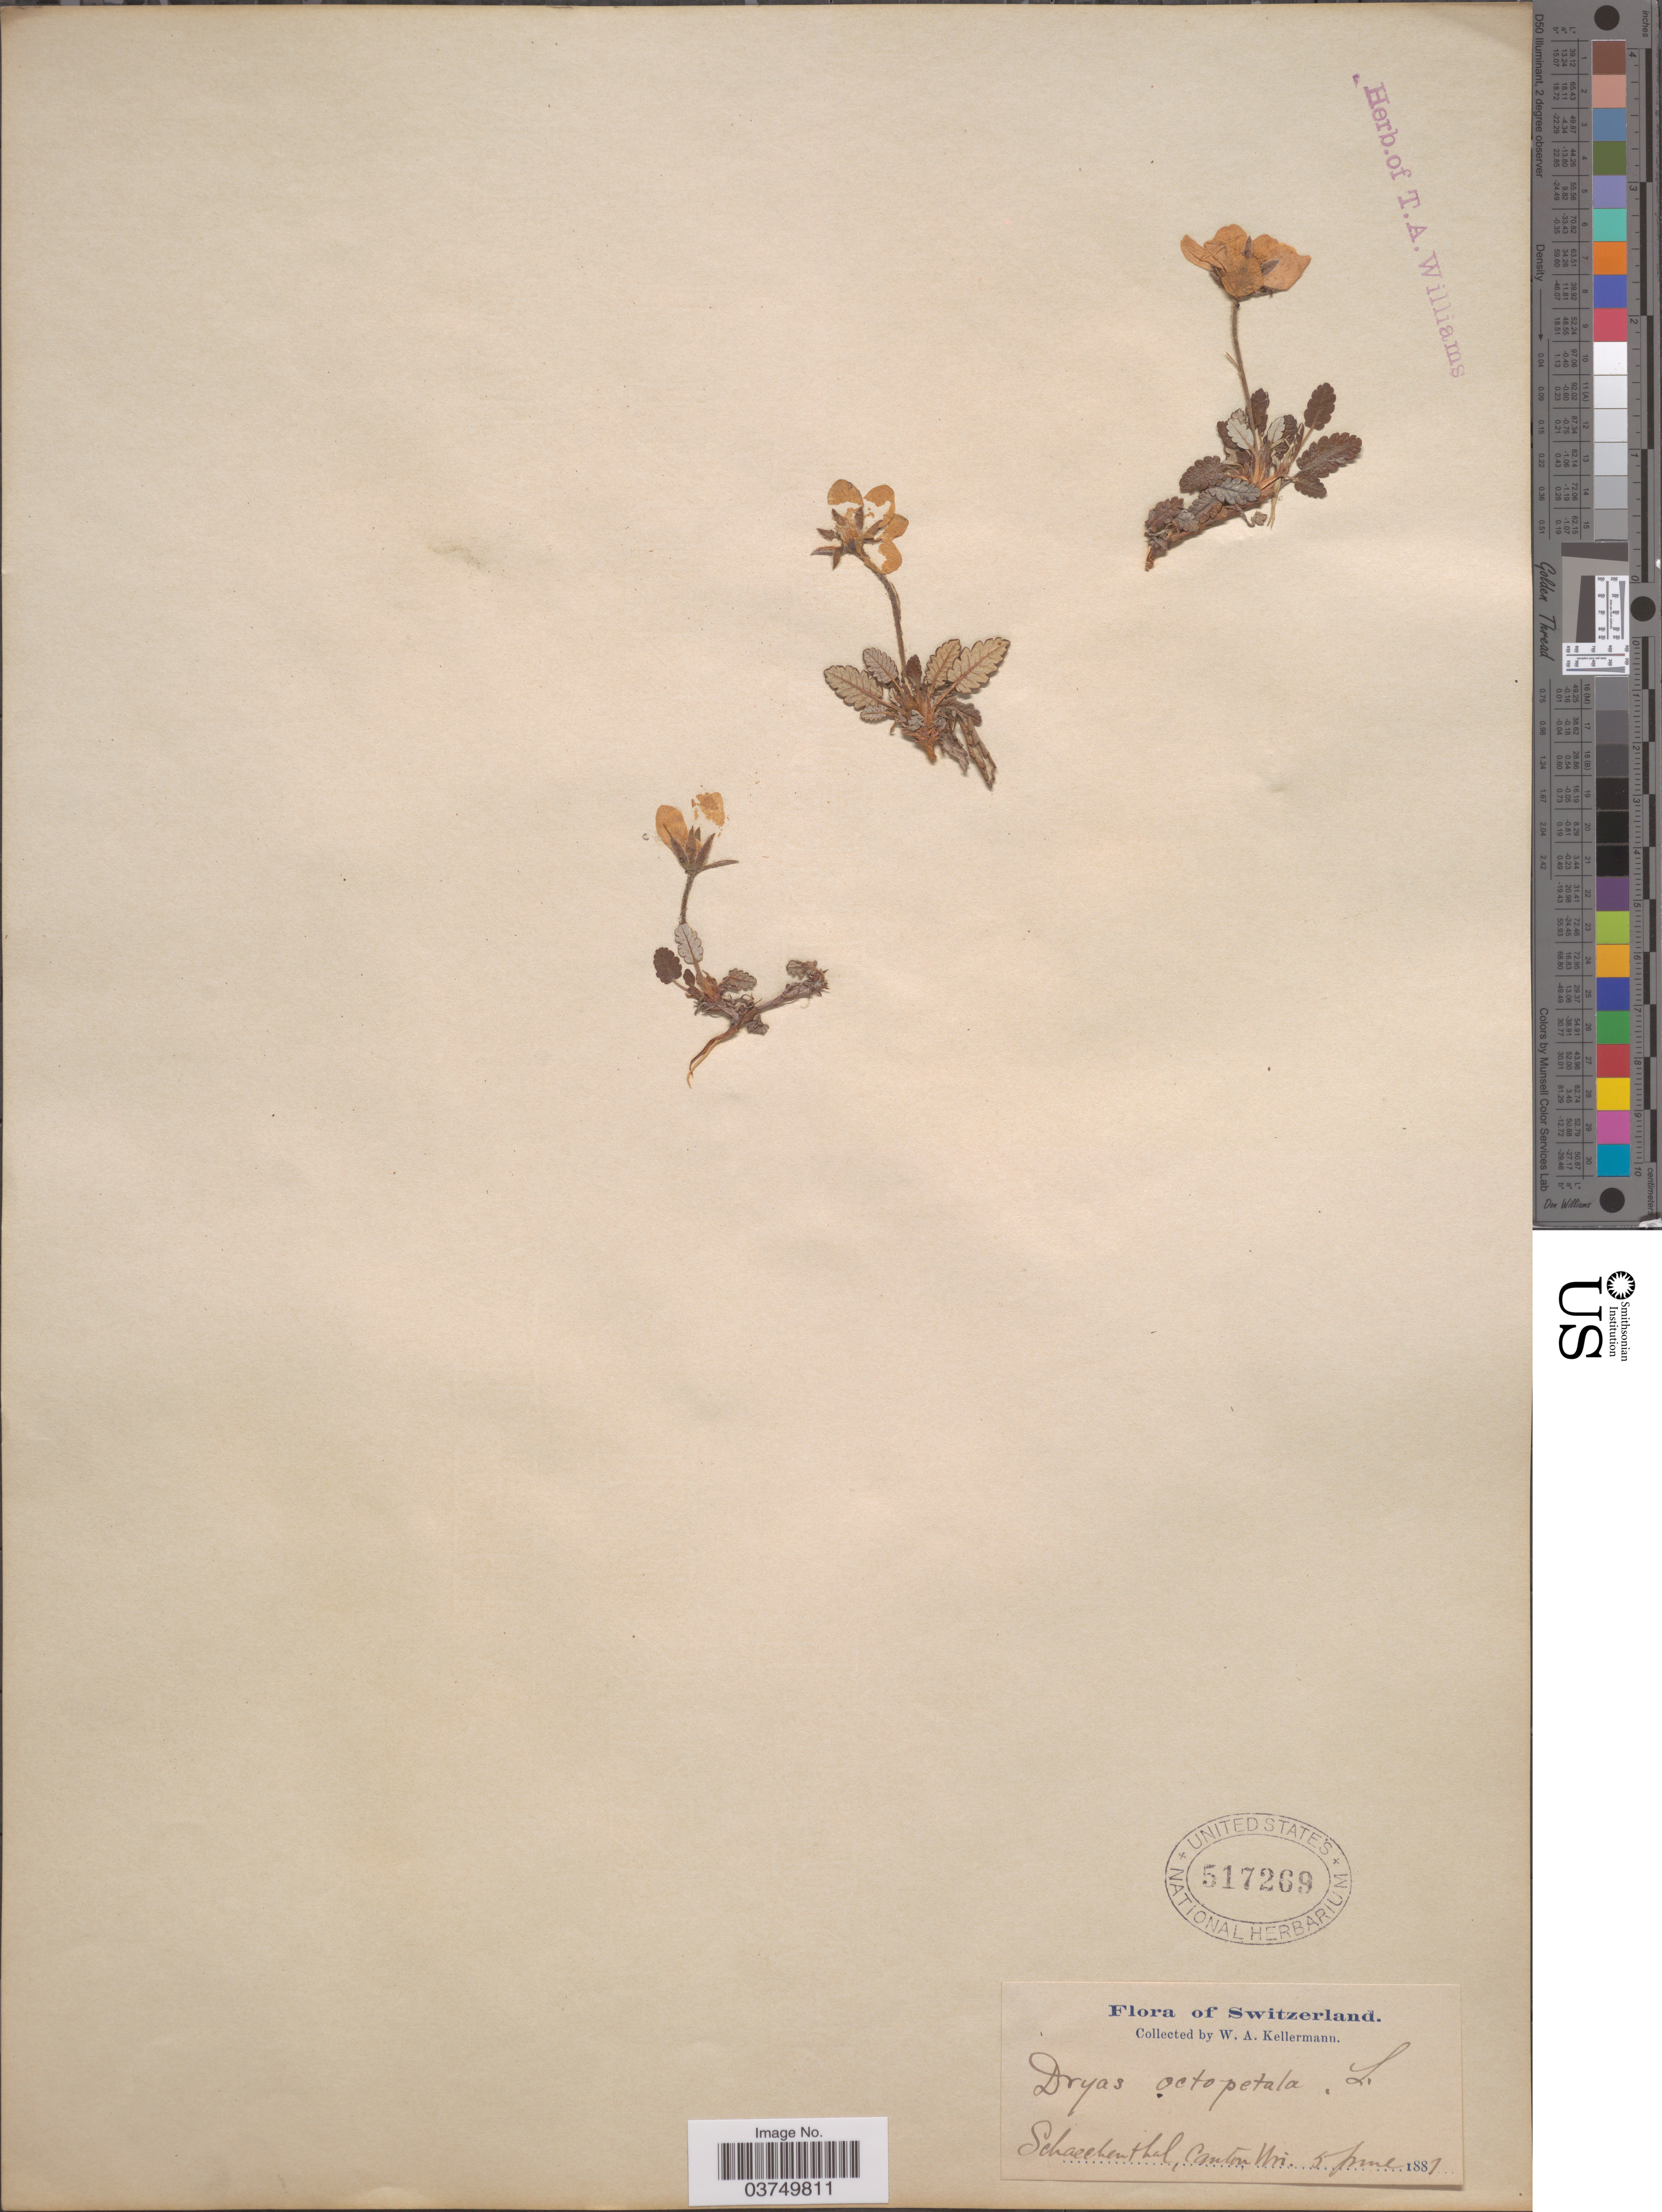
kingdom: Plantae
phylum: Tracheophyta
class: Magnoliopsida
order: Rosales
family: Rosaceae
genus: Dryas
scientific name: Dryas octopetala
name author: L.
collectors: W. A. Kellermann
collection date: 1887-06-05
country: Switzerland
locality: Schaechenthal, Canton Uri.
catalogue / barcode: US 517269